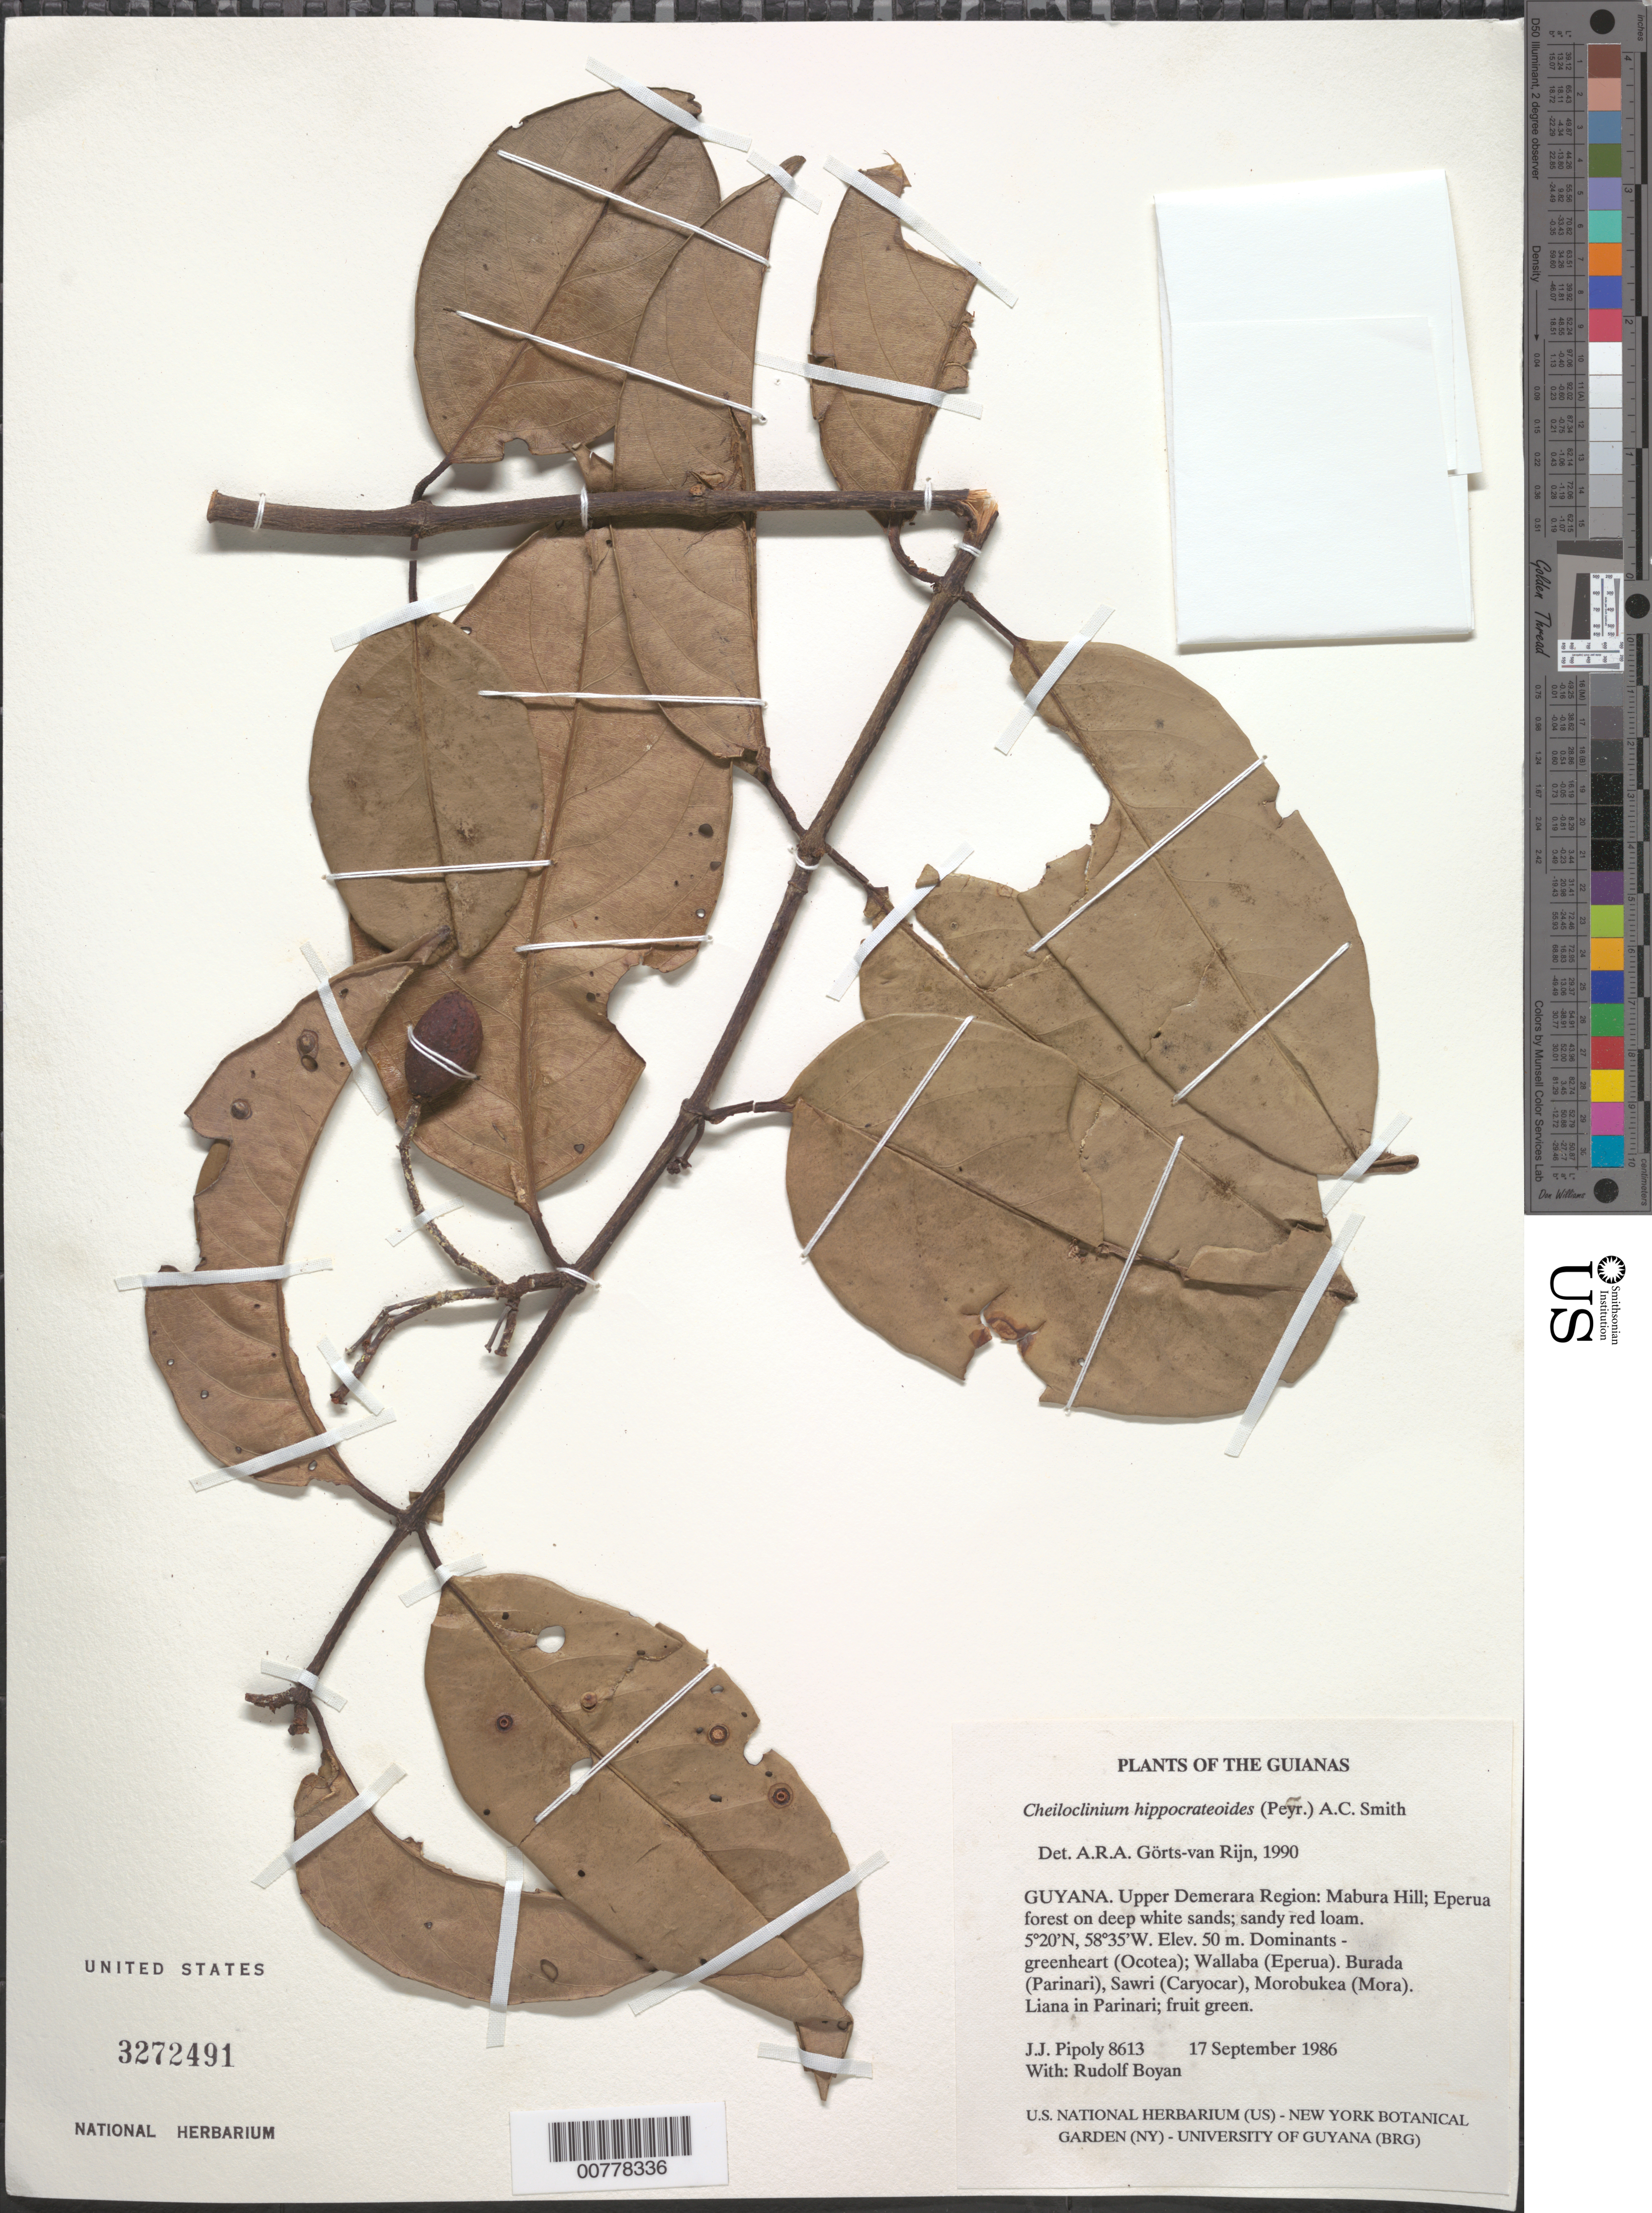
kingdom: Plantae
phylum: Tracheophyta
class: Magnoliopsida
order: Celastrales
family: Celastraceae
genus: Cheiloclinium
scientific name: Cheiloclinium hippocrateoides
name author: (Peyr.) A.C. Sm.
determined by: Görts-van Rijn, A. R. A.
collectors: J. J. Pipoly & R. Boyan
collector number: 8613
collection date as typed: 17 September 1986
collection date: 1986-09-17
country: Guyana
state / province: U. Demerara-Berbice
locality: Mabura Hill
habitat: Eperua forest on deep white sands; sandy red loam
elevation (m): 50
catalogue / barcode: US 3272491